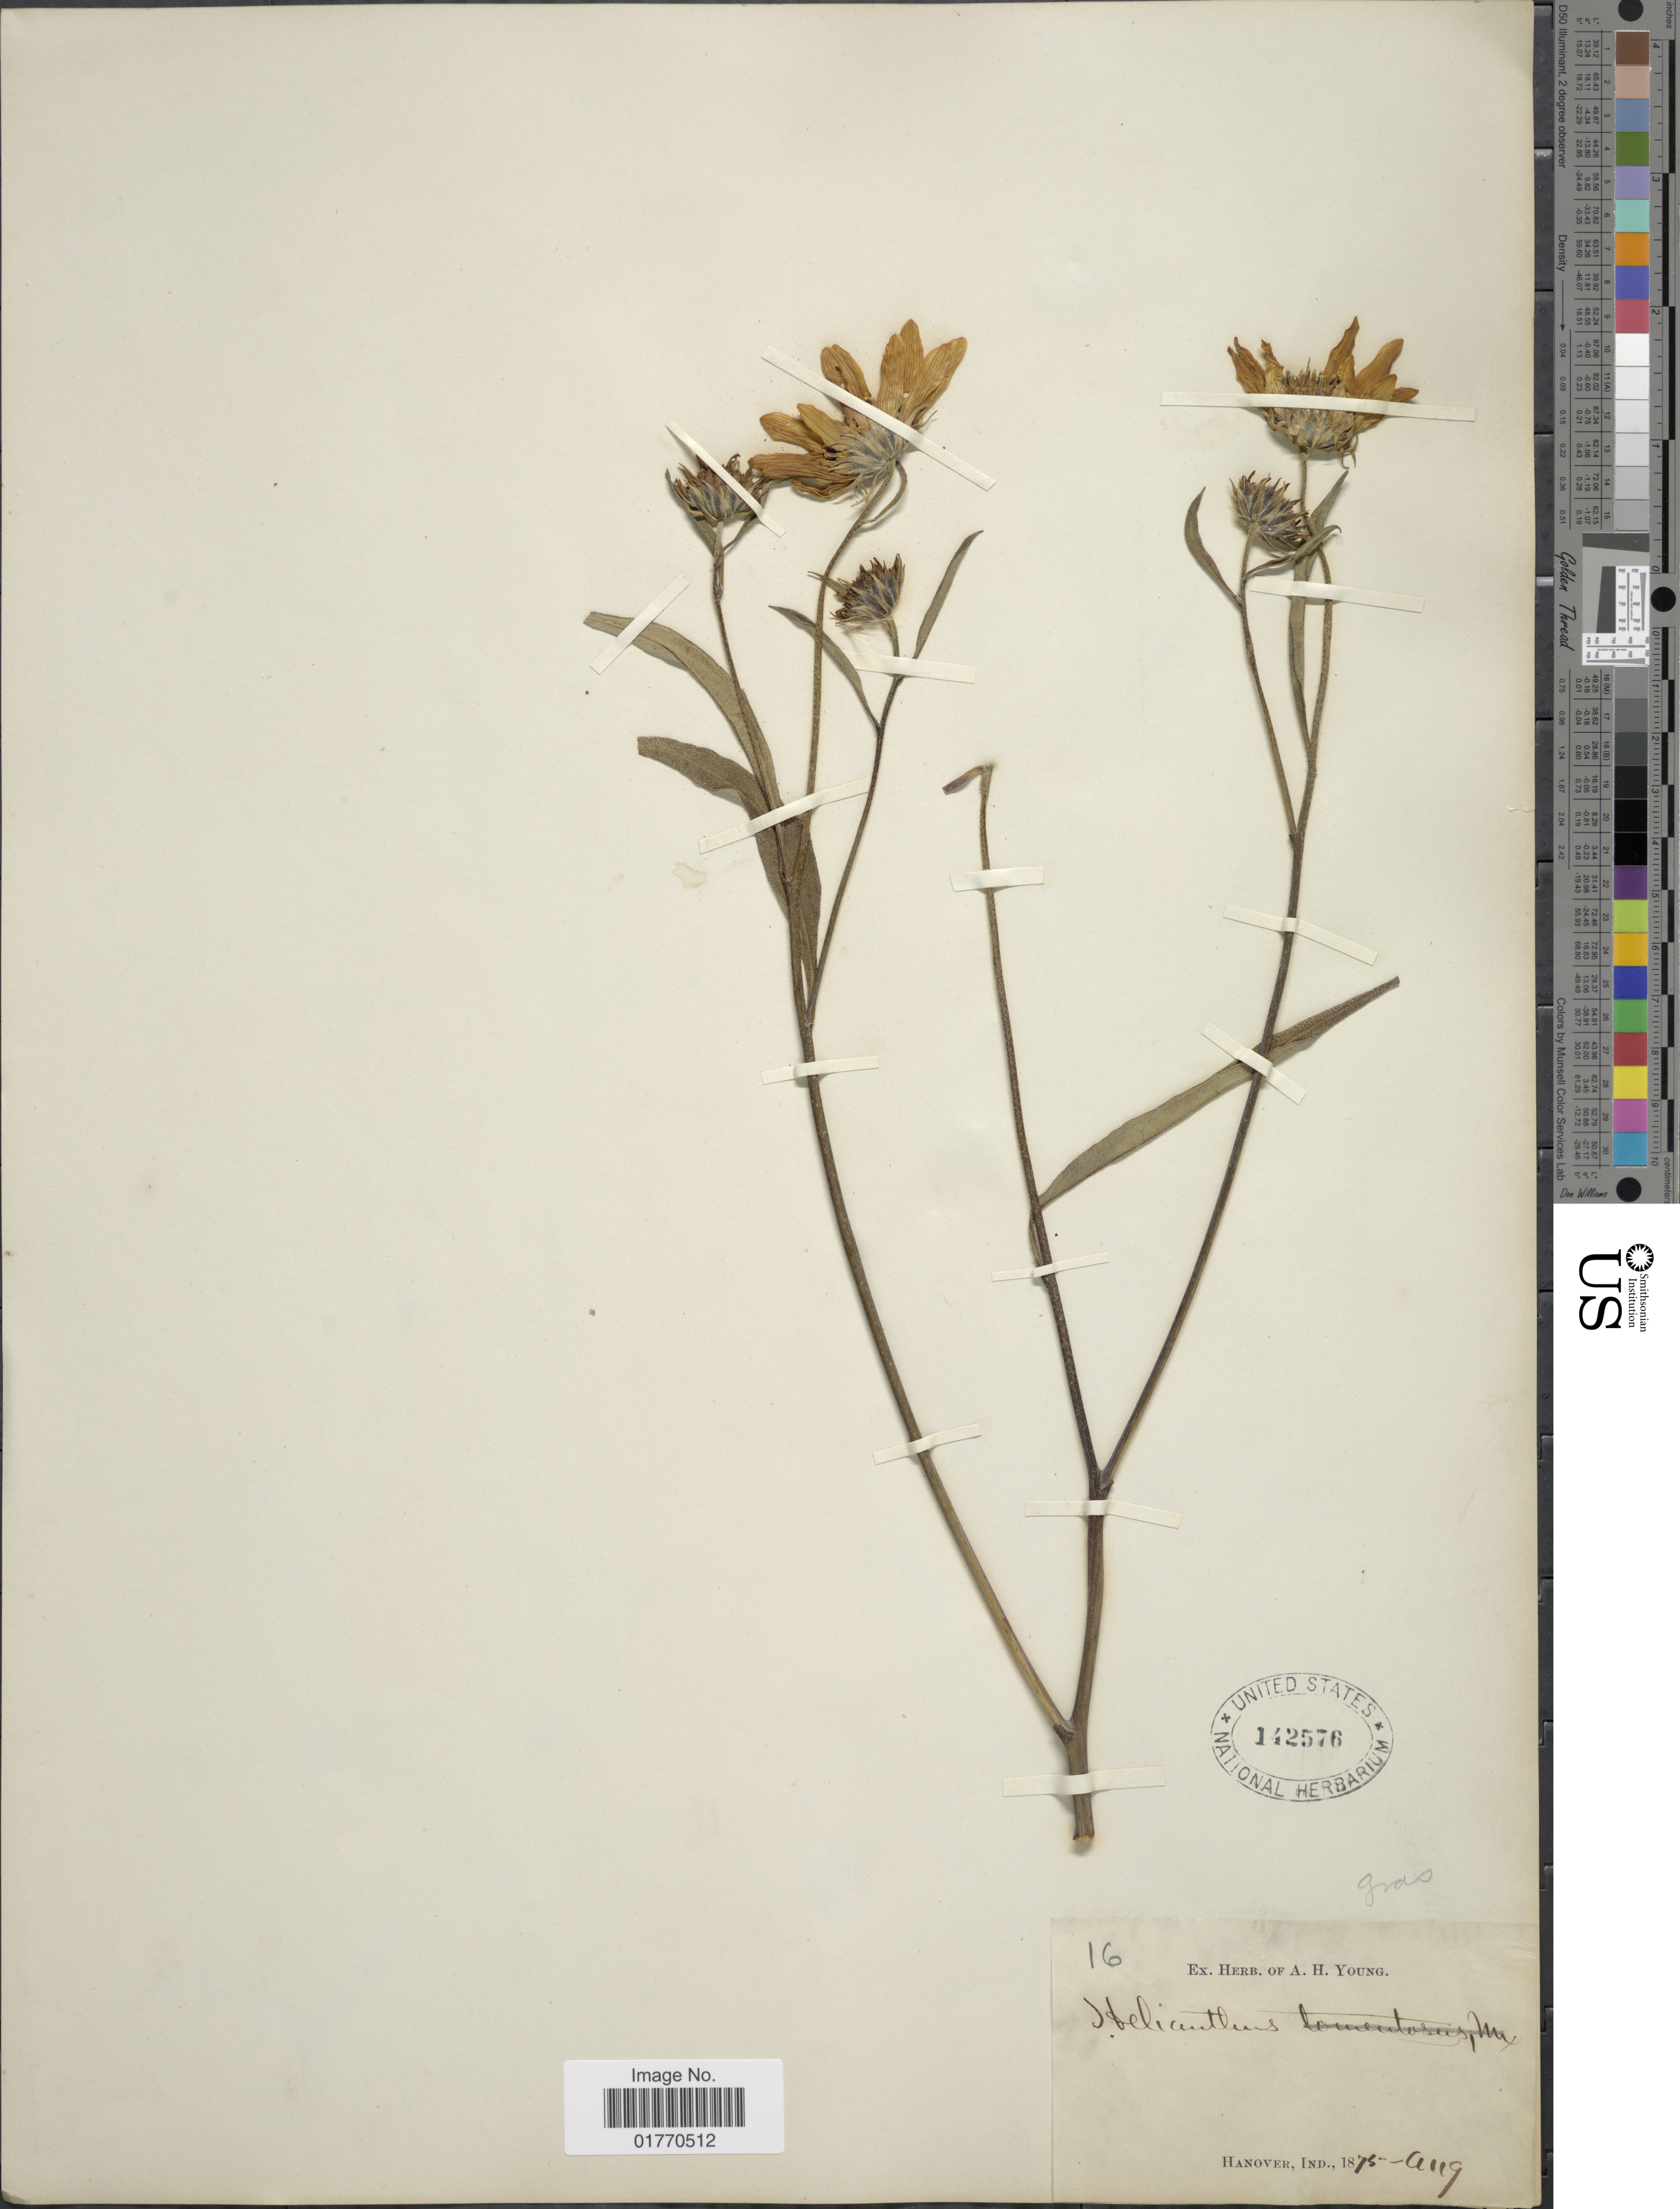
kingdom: Plantae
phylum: Tracheophyta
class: Magnoliopsida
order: Asterales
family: Asteraceae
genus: Helianthus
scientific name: Helianthus grosseserratus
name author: M. Martens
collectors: ex herb. H.W. Young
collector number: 16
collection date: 1875-08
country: United States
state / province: Indiana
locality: Hanover, Ind.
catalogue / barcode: US 142576